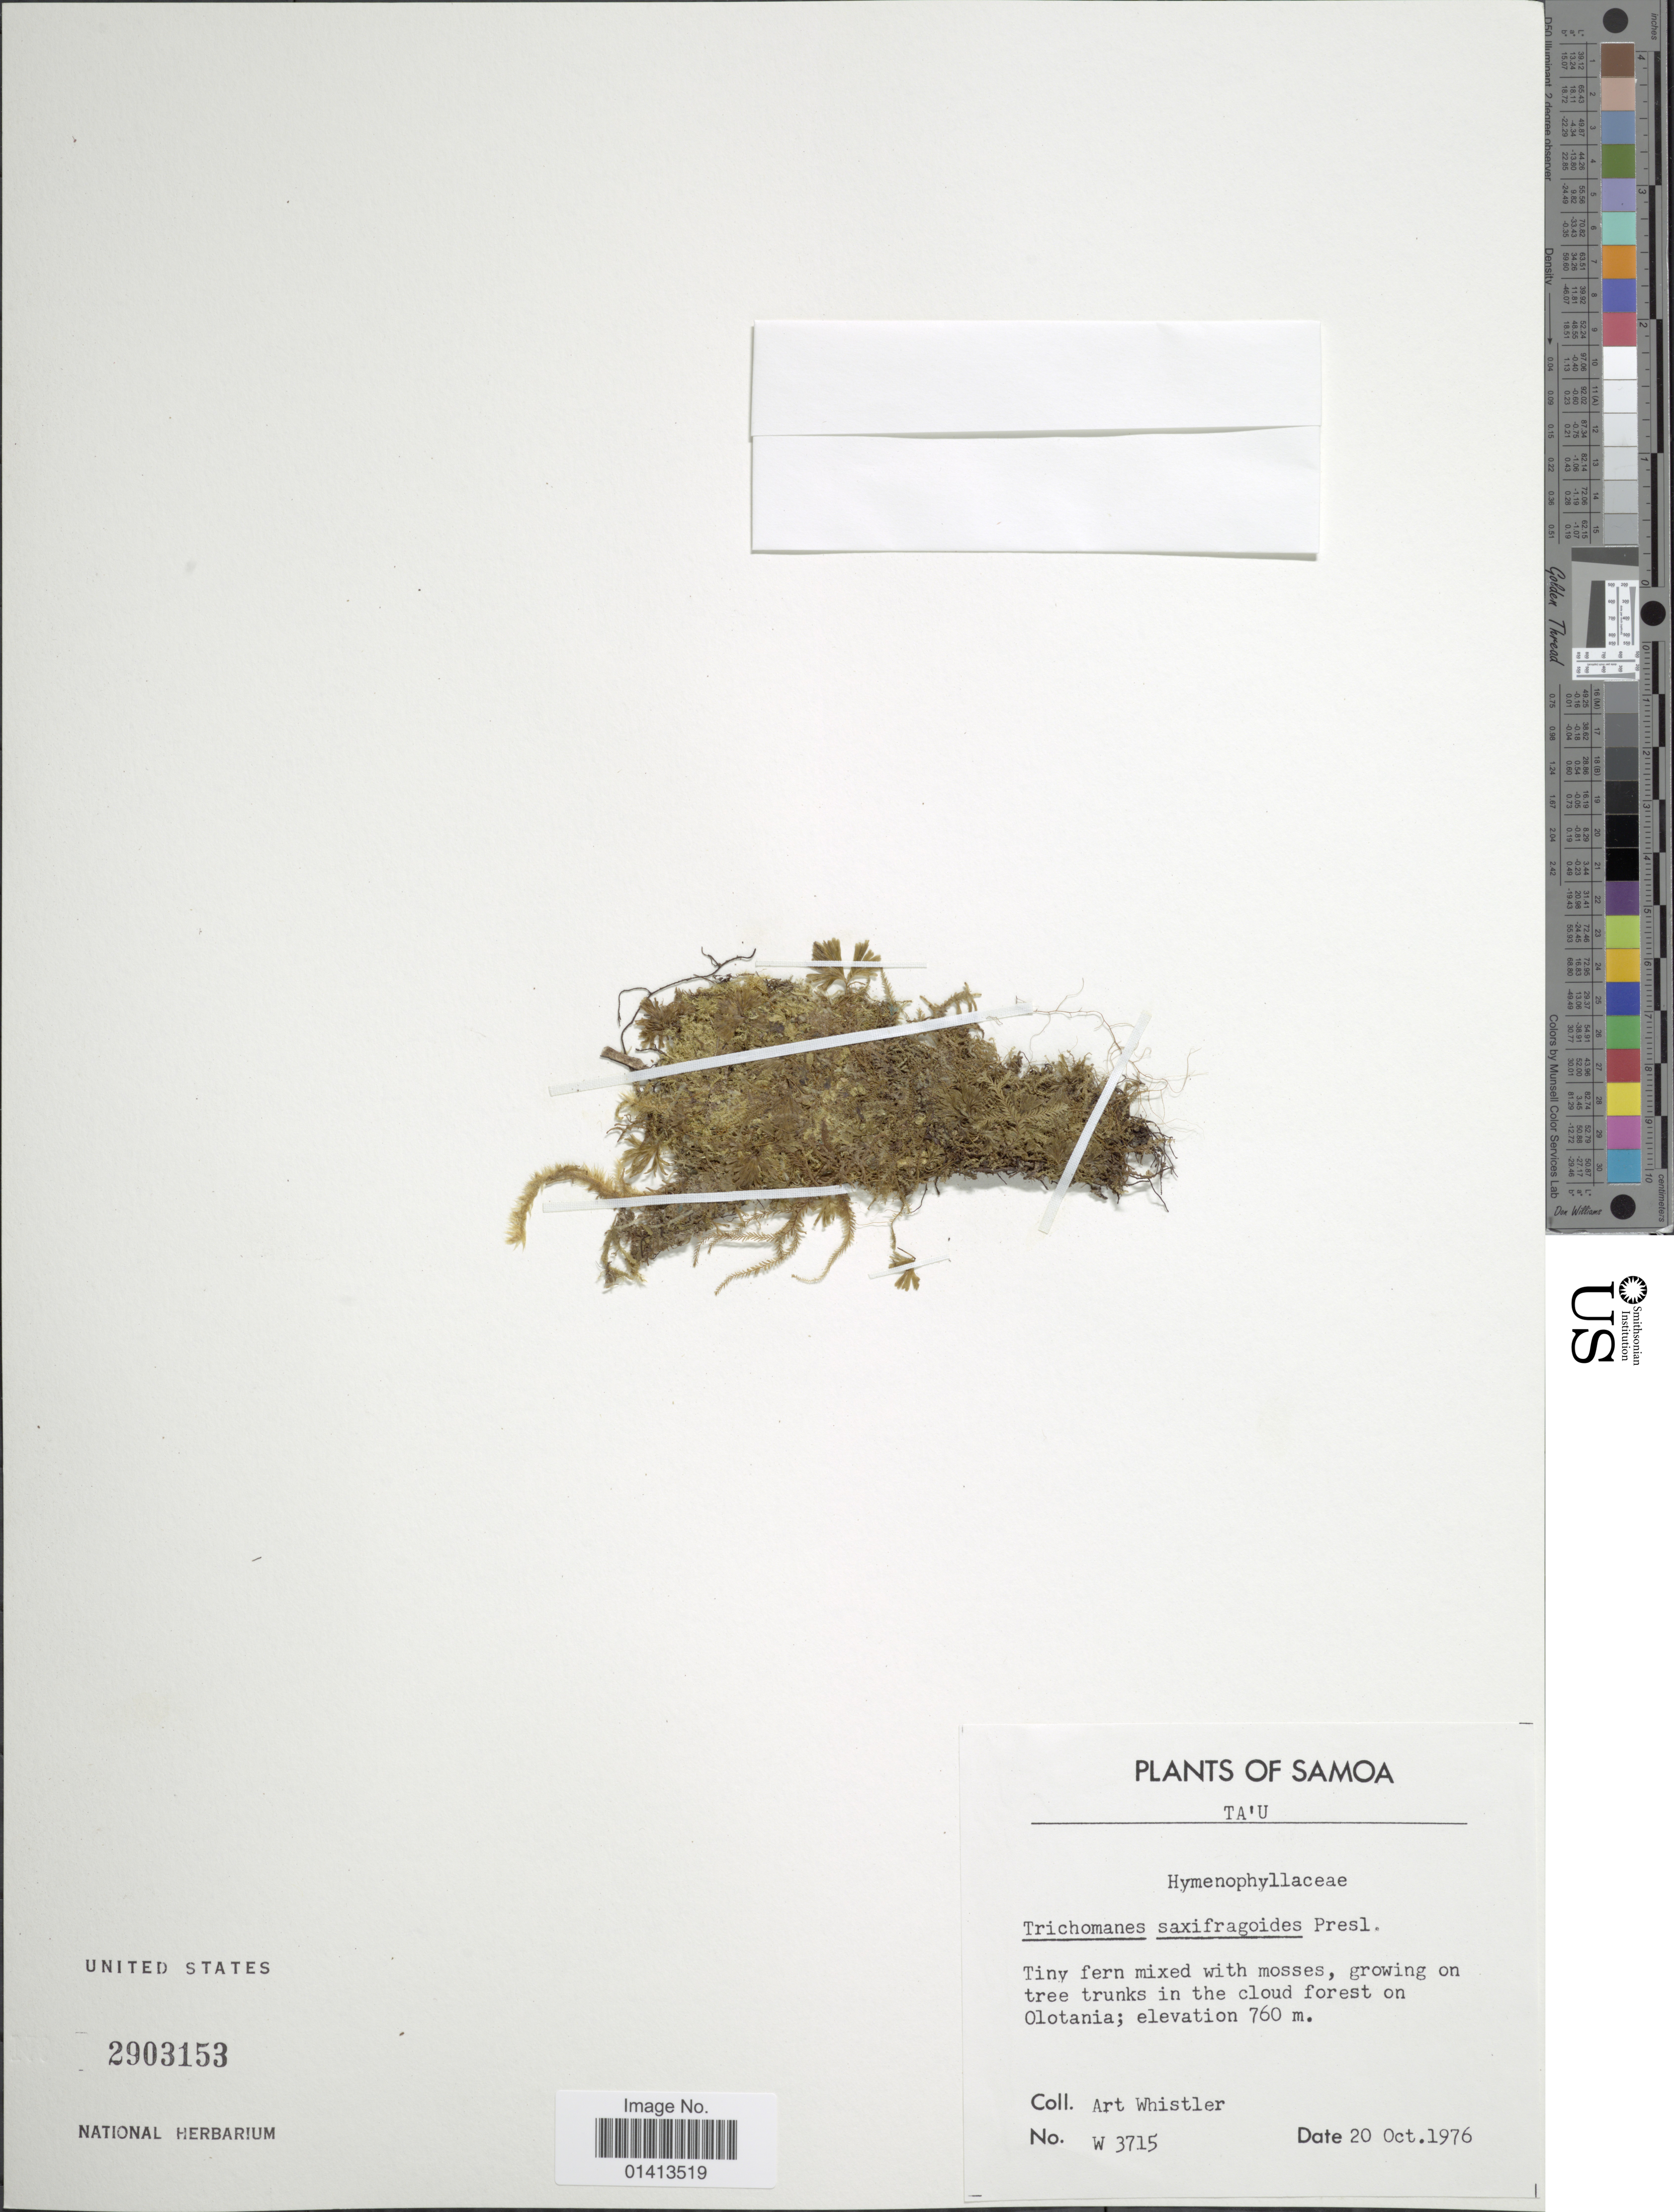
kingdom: Plantae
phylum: Tracheophyta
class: Polypodiopsida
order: Hymenophyllales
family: Hymenophyllaceae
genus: Crepidomanes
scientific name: Crepidomanes saxifragoides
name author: (C. Presl) P.S. Green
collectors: A. Whistler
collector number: W 3715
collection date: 1976-10-20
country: Samoa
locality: Samoa, Ta'u, in the cloud forest on Olotania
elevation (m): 760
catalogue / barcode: US 2903153